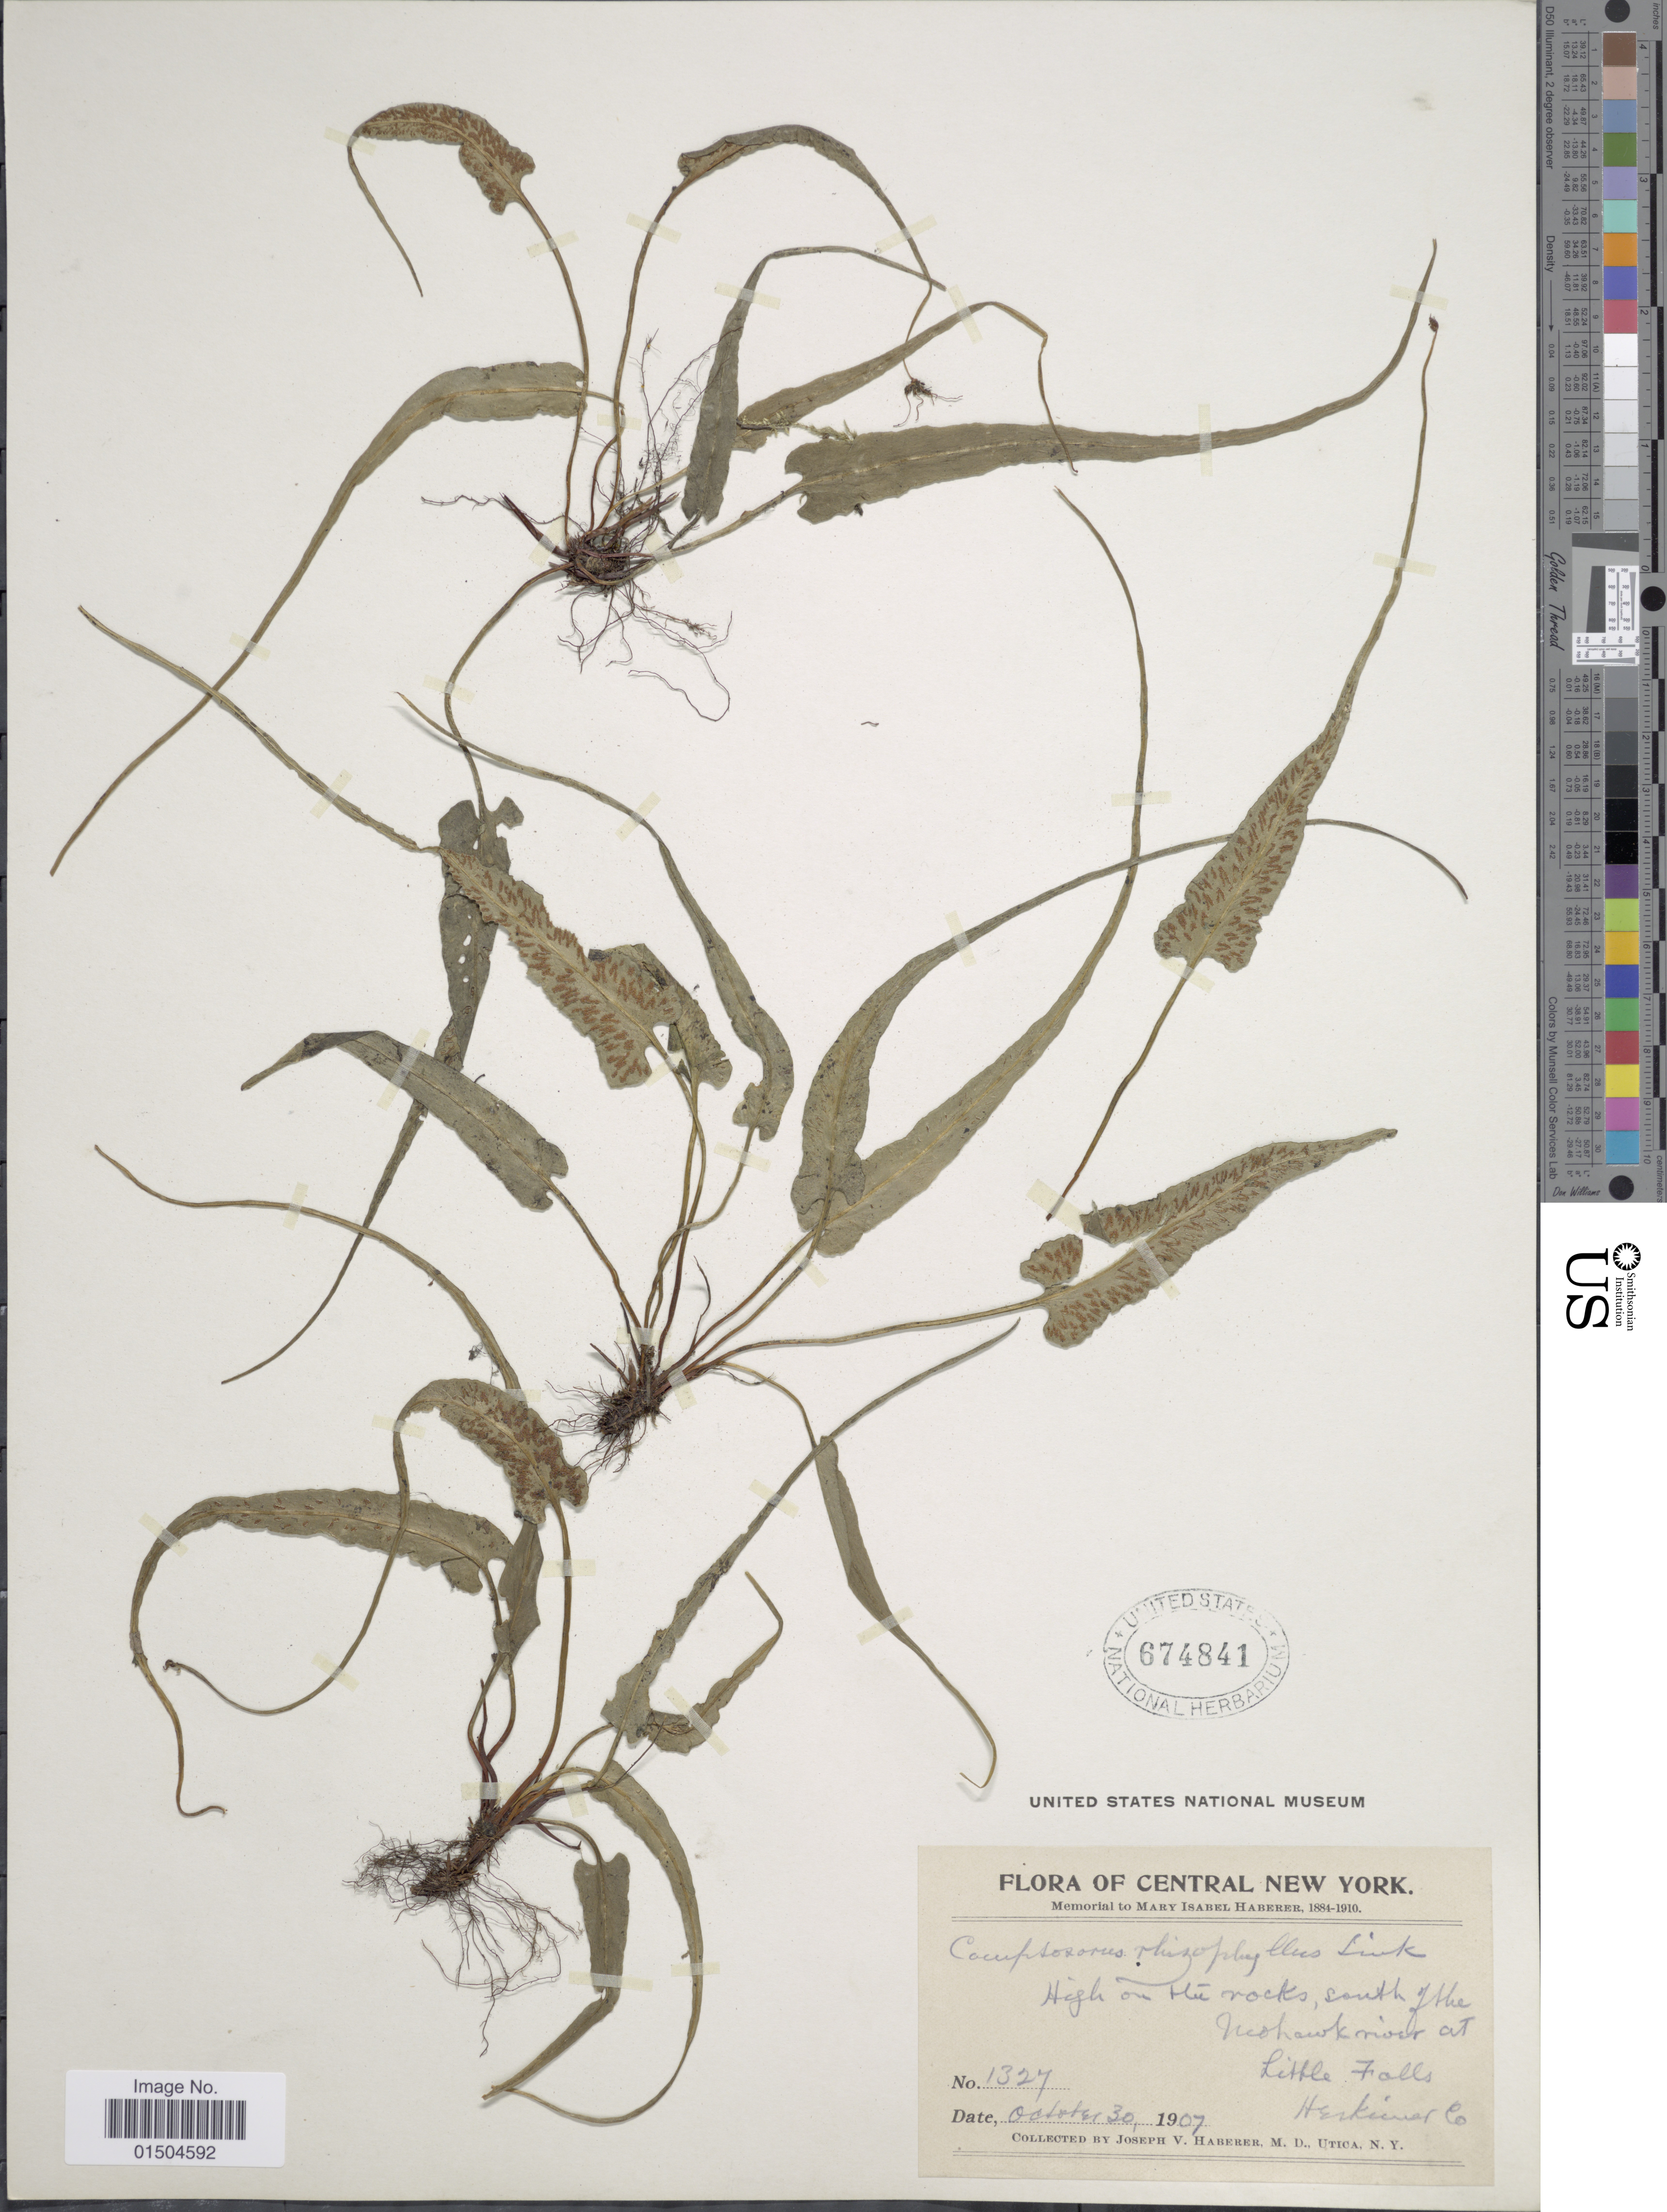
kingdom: Plantae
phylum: Tracheophyta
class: Polypodiopsida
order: Polypodiales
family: Aspleniaceae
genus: Asplenium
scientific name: Asplenium rhizophyllum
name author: L.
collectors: J. V. Haberer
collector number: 1327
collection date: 1907-10-30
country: United States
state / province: New York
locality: Central New York. High on the rocks, south of the Mohawk river at Little Falls, Herkimer Co.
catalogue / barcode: US 674841